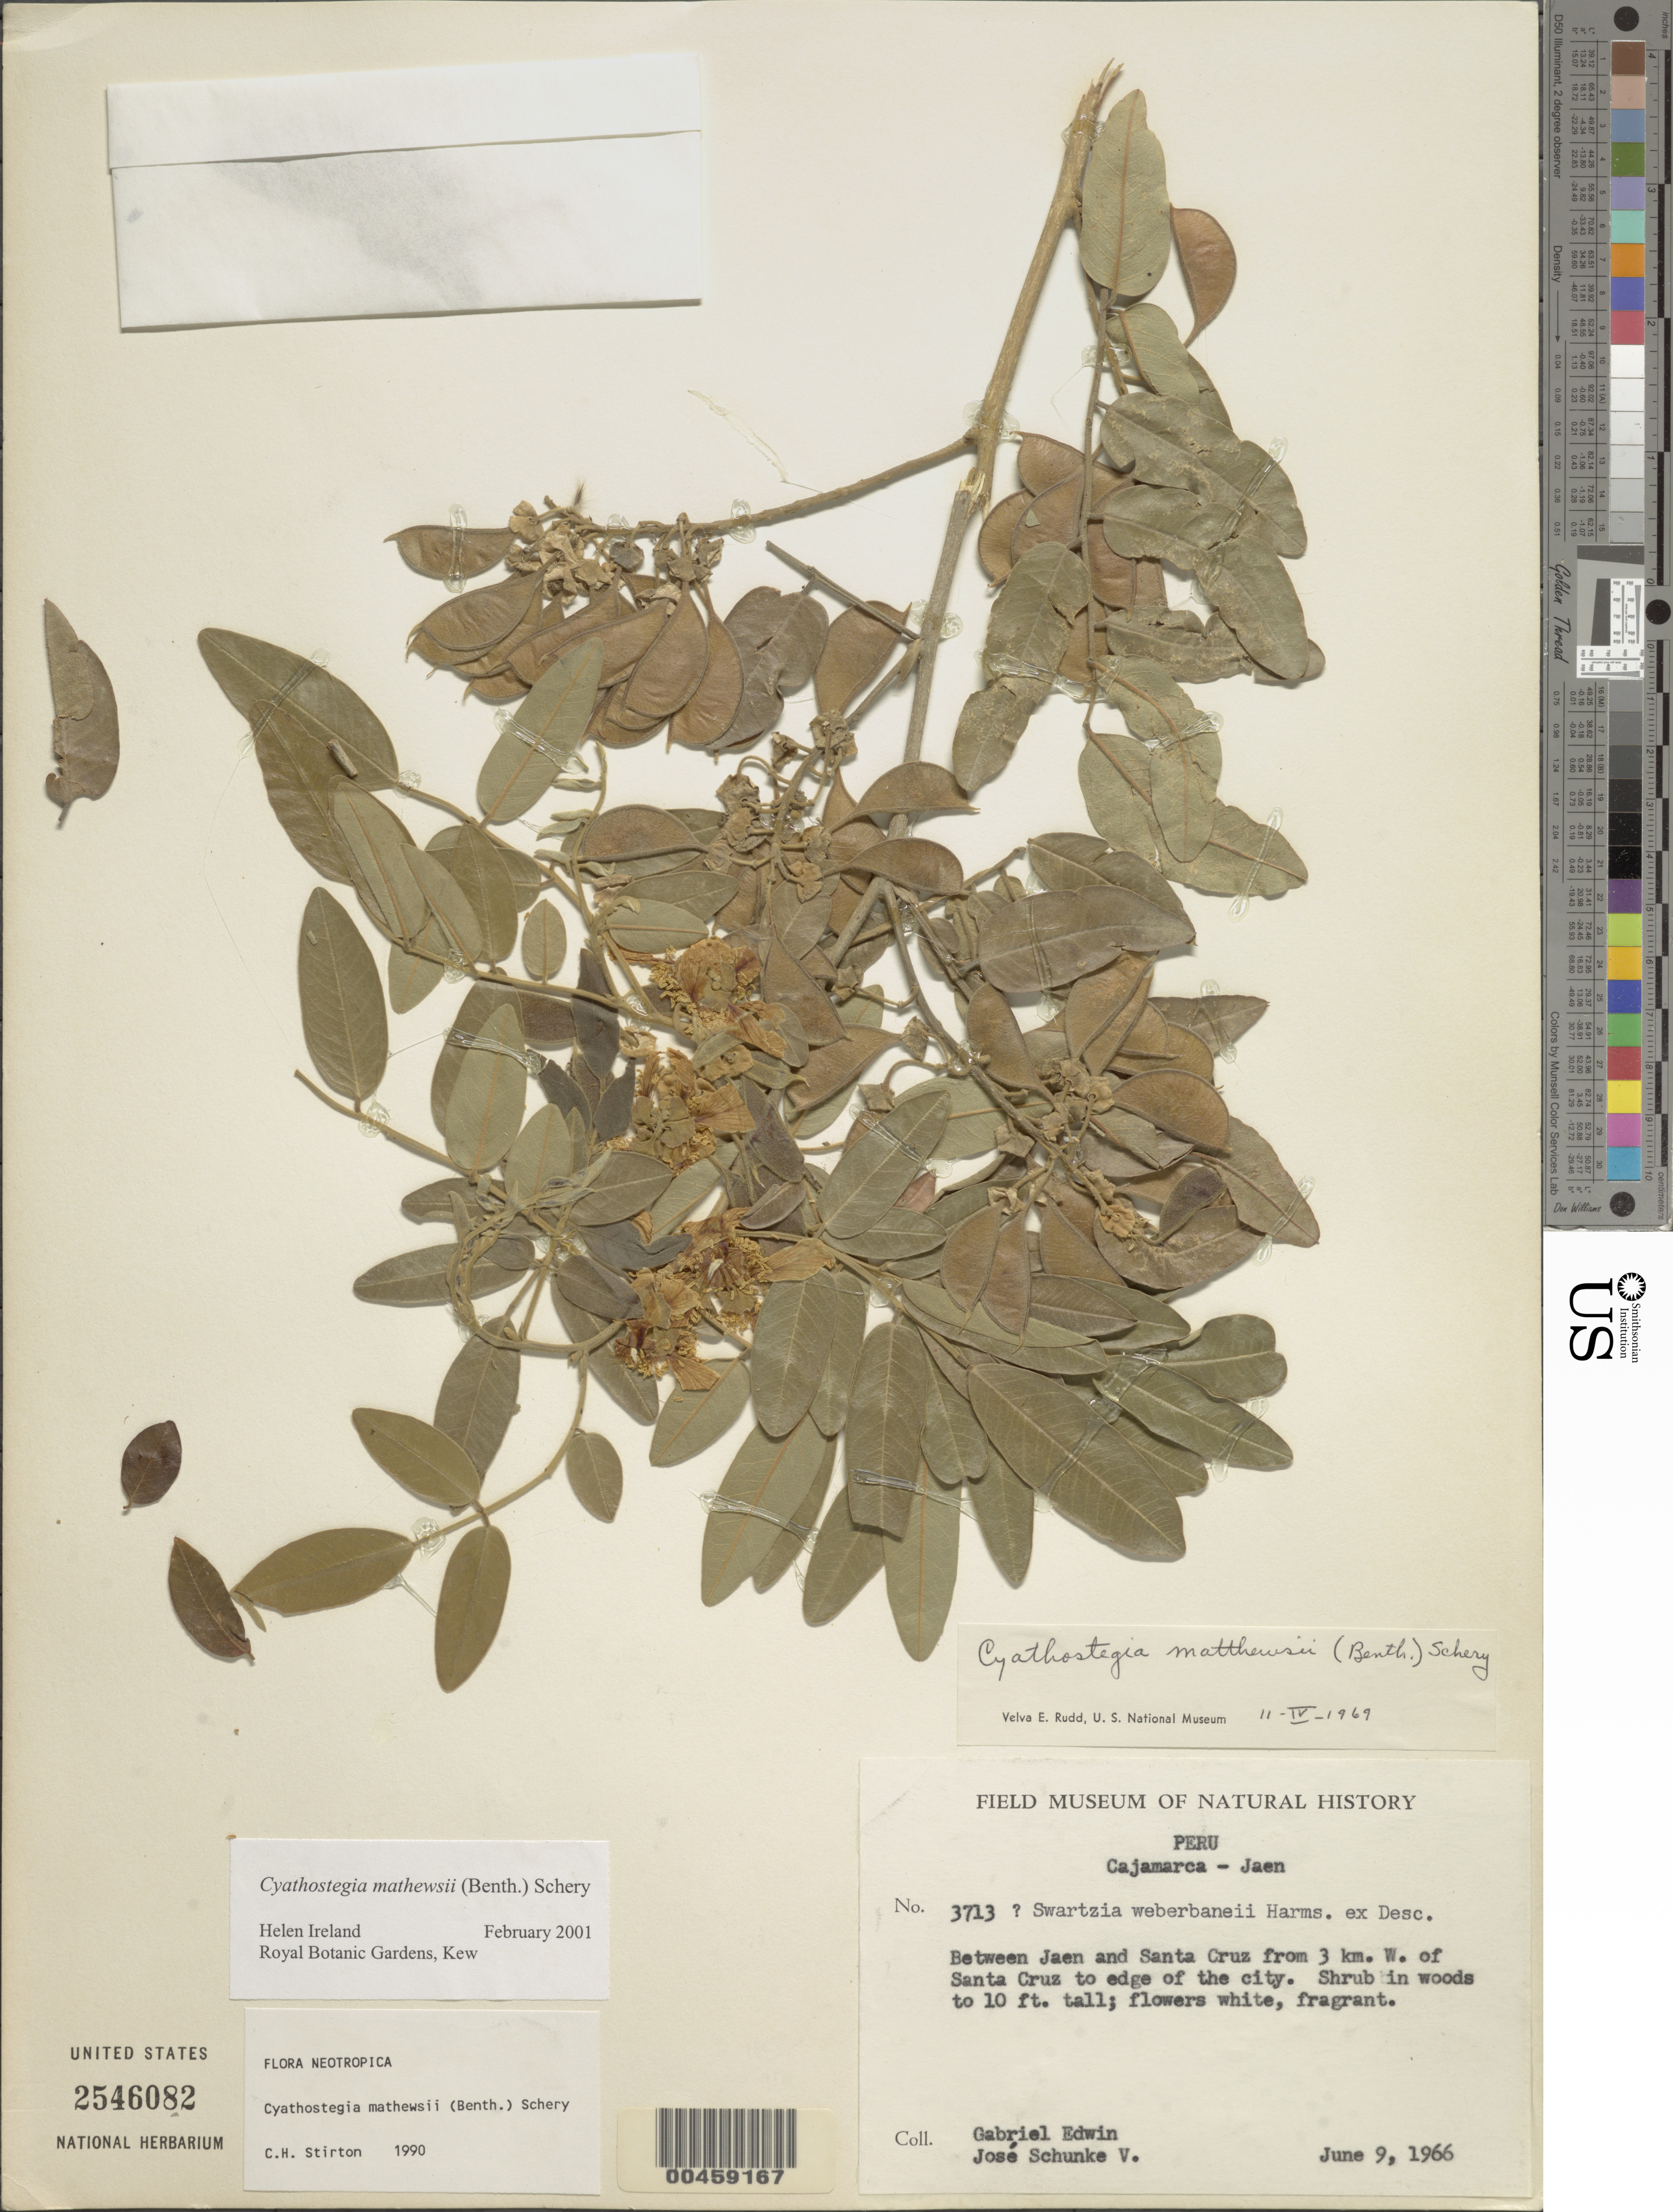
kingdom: Plantae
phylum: Tracheophyta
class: Magnoliopsida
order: Fabales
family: Fabaceae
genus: Cyathostegia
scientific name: Cyathostegia matthewsii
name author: (Benth.) Schery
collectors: G. Edwin & J. M. Schunke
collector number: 3713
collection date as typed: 09 Jun 1966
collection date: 1966-06-09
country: Peru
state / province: Cajamarca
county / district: Jaén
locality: between Jaén and Santa Cruz from 3 km W of Santa Cruz to edge of the city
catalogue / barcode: US 2546082